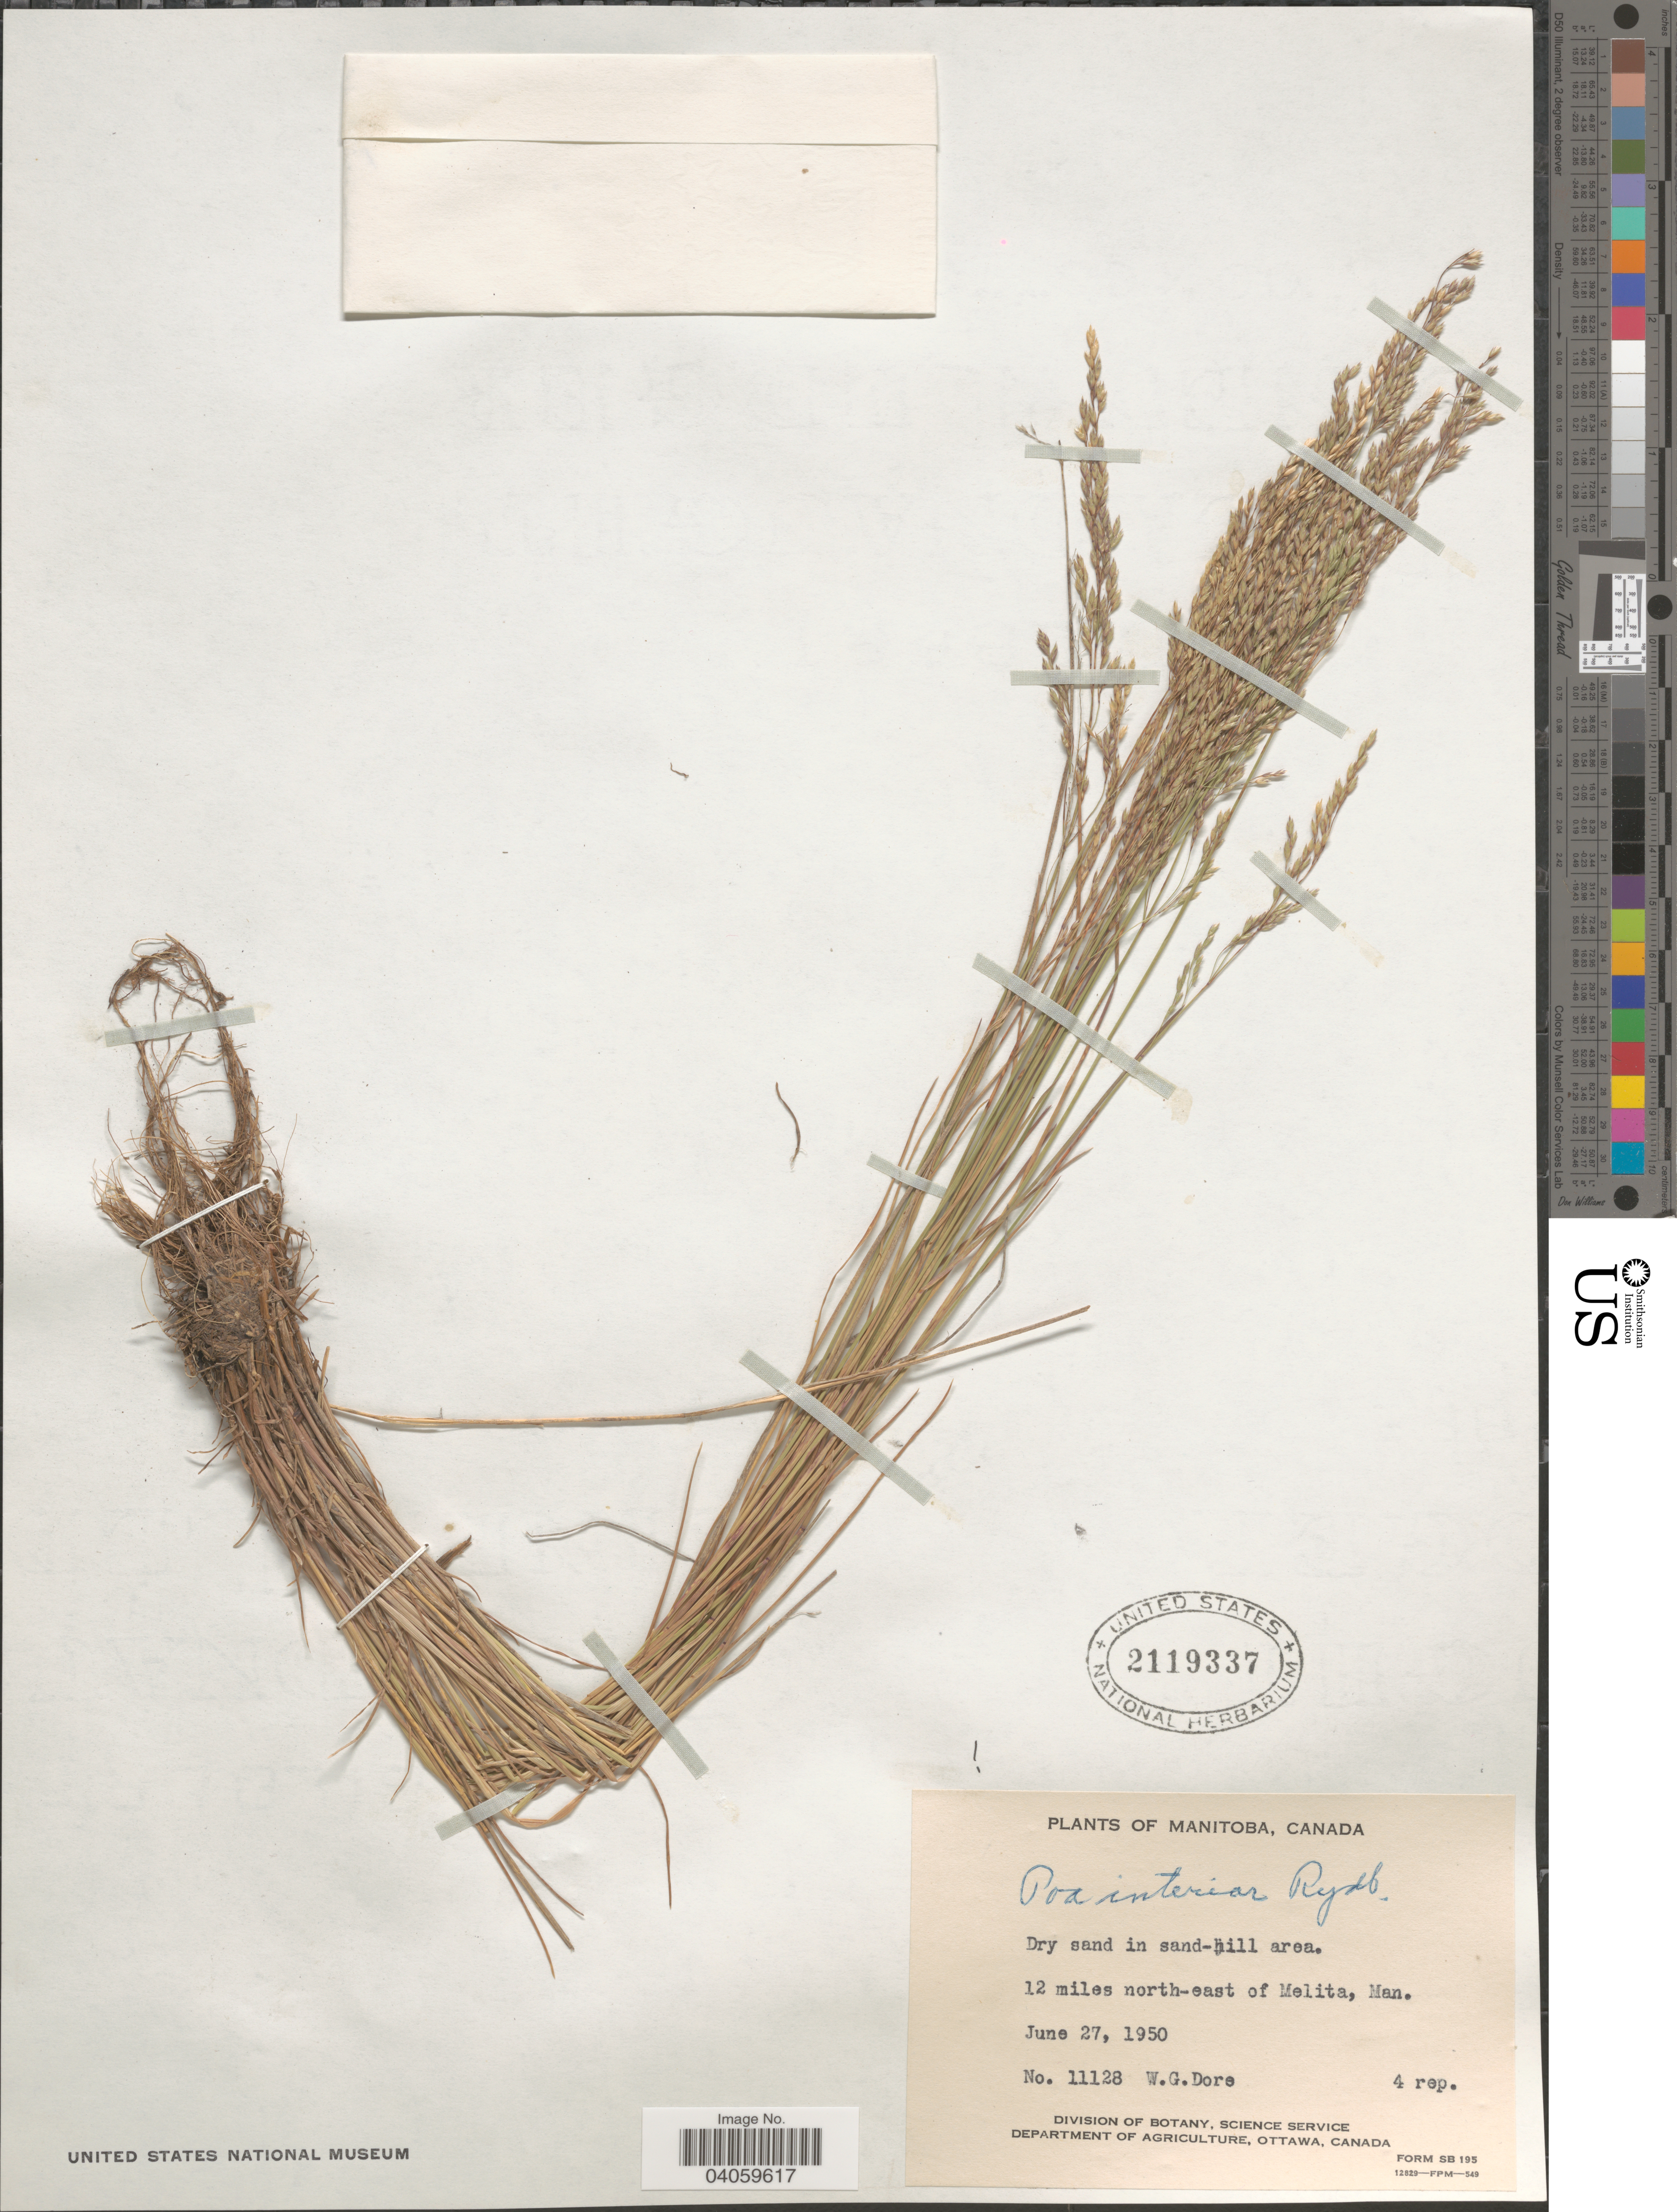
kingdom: Plantae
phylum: Tracheophyta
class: Liliopsida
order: Poales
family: Poaceae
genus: Poa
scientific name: Poa interior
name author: Rydb.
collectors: W. Dore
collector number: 11128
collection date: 1950-06-27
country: Canada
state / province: Manitoba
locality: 12 miles north-east of Melita.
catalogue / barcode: US 2119337